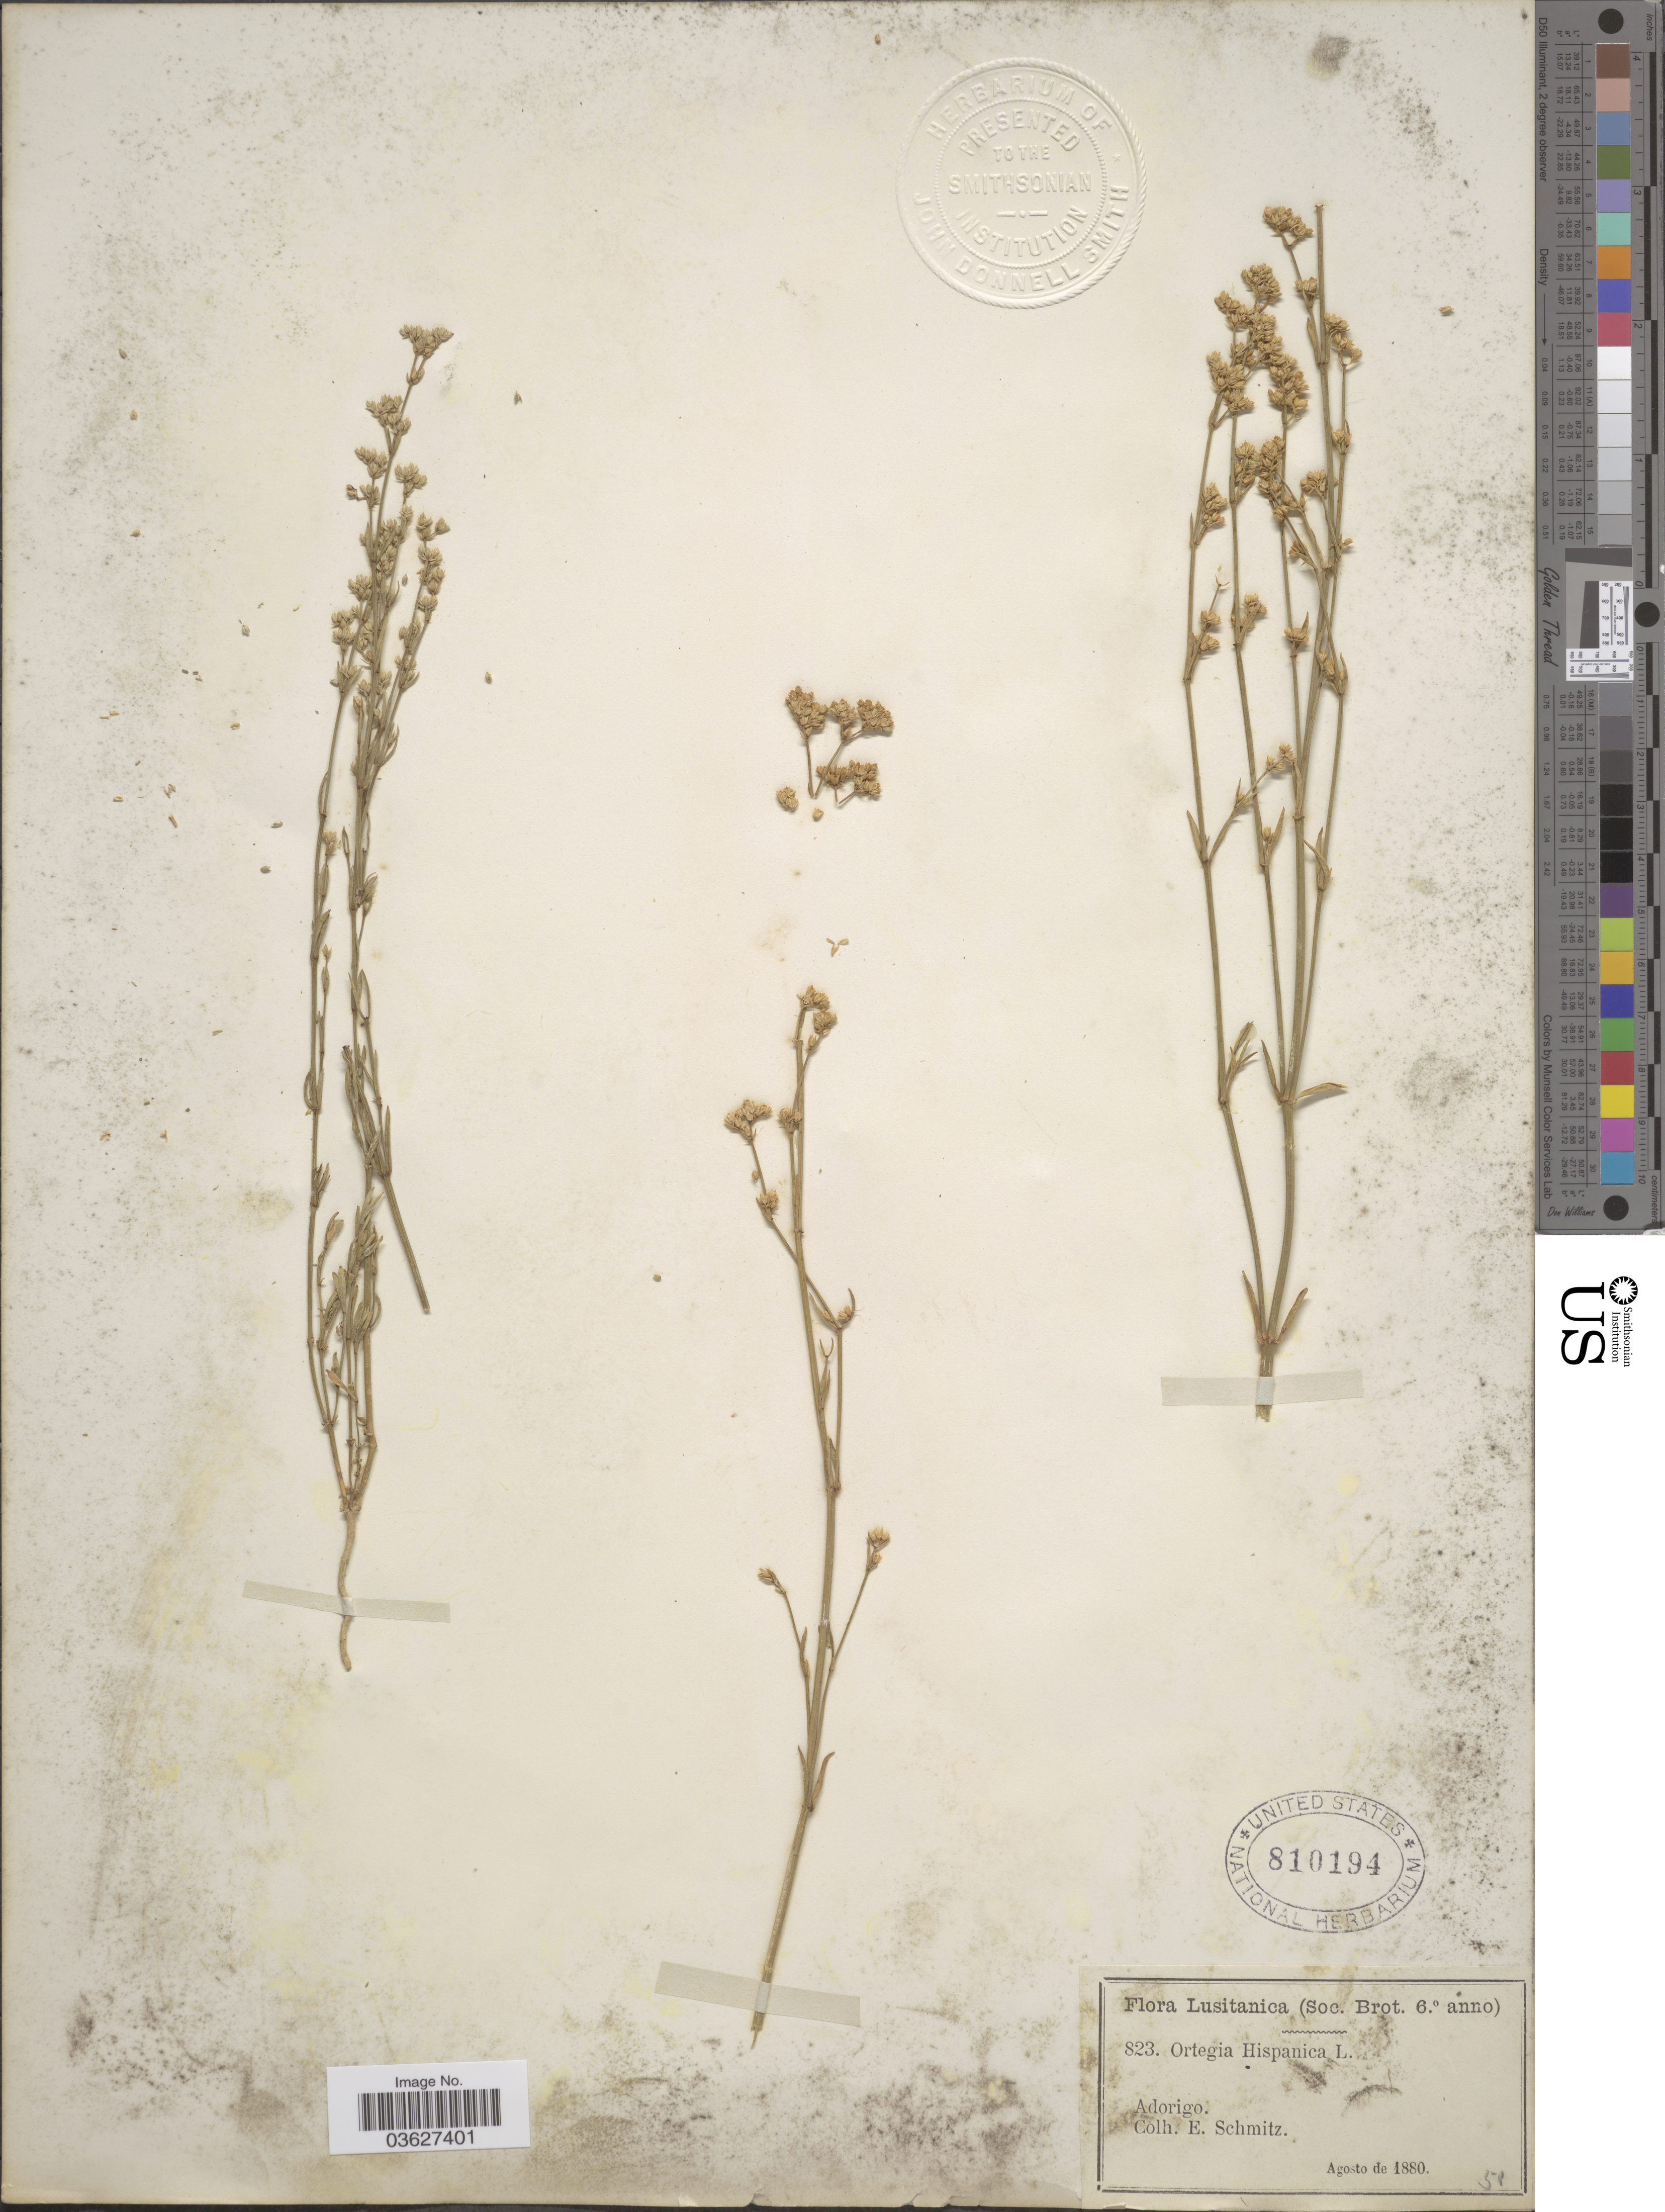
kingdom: Plantae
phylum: Tracheophyta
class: Magnoliopsida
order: Caryophyllales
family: Caryophyllaceae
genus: Ortega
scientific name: Ortega sp.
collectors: E. Schmitz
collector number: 823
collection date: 1880-08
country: Portugal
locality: Lusitanica. Adorigo.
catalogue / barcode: US 810194